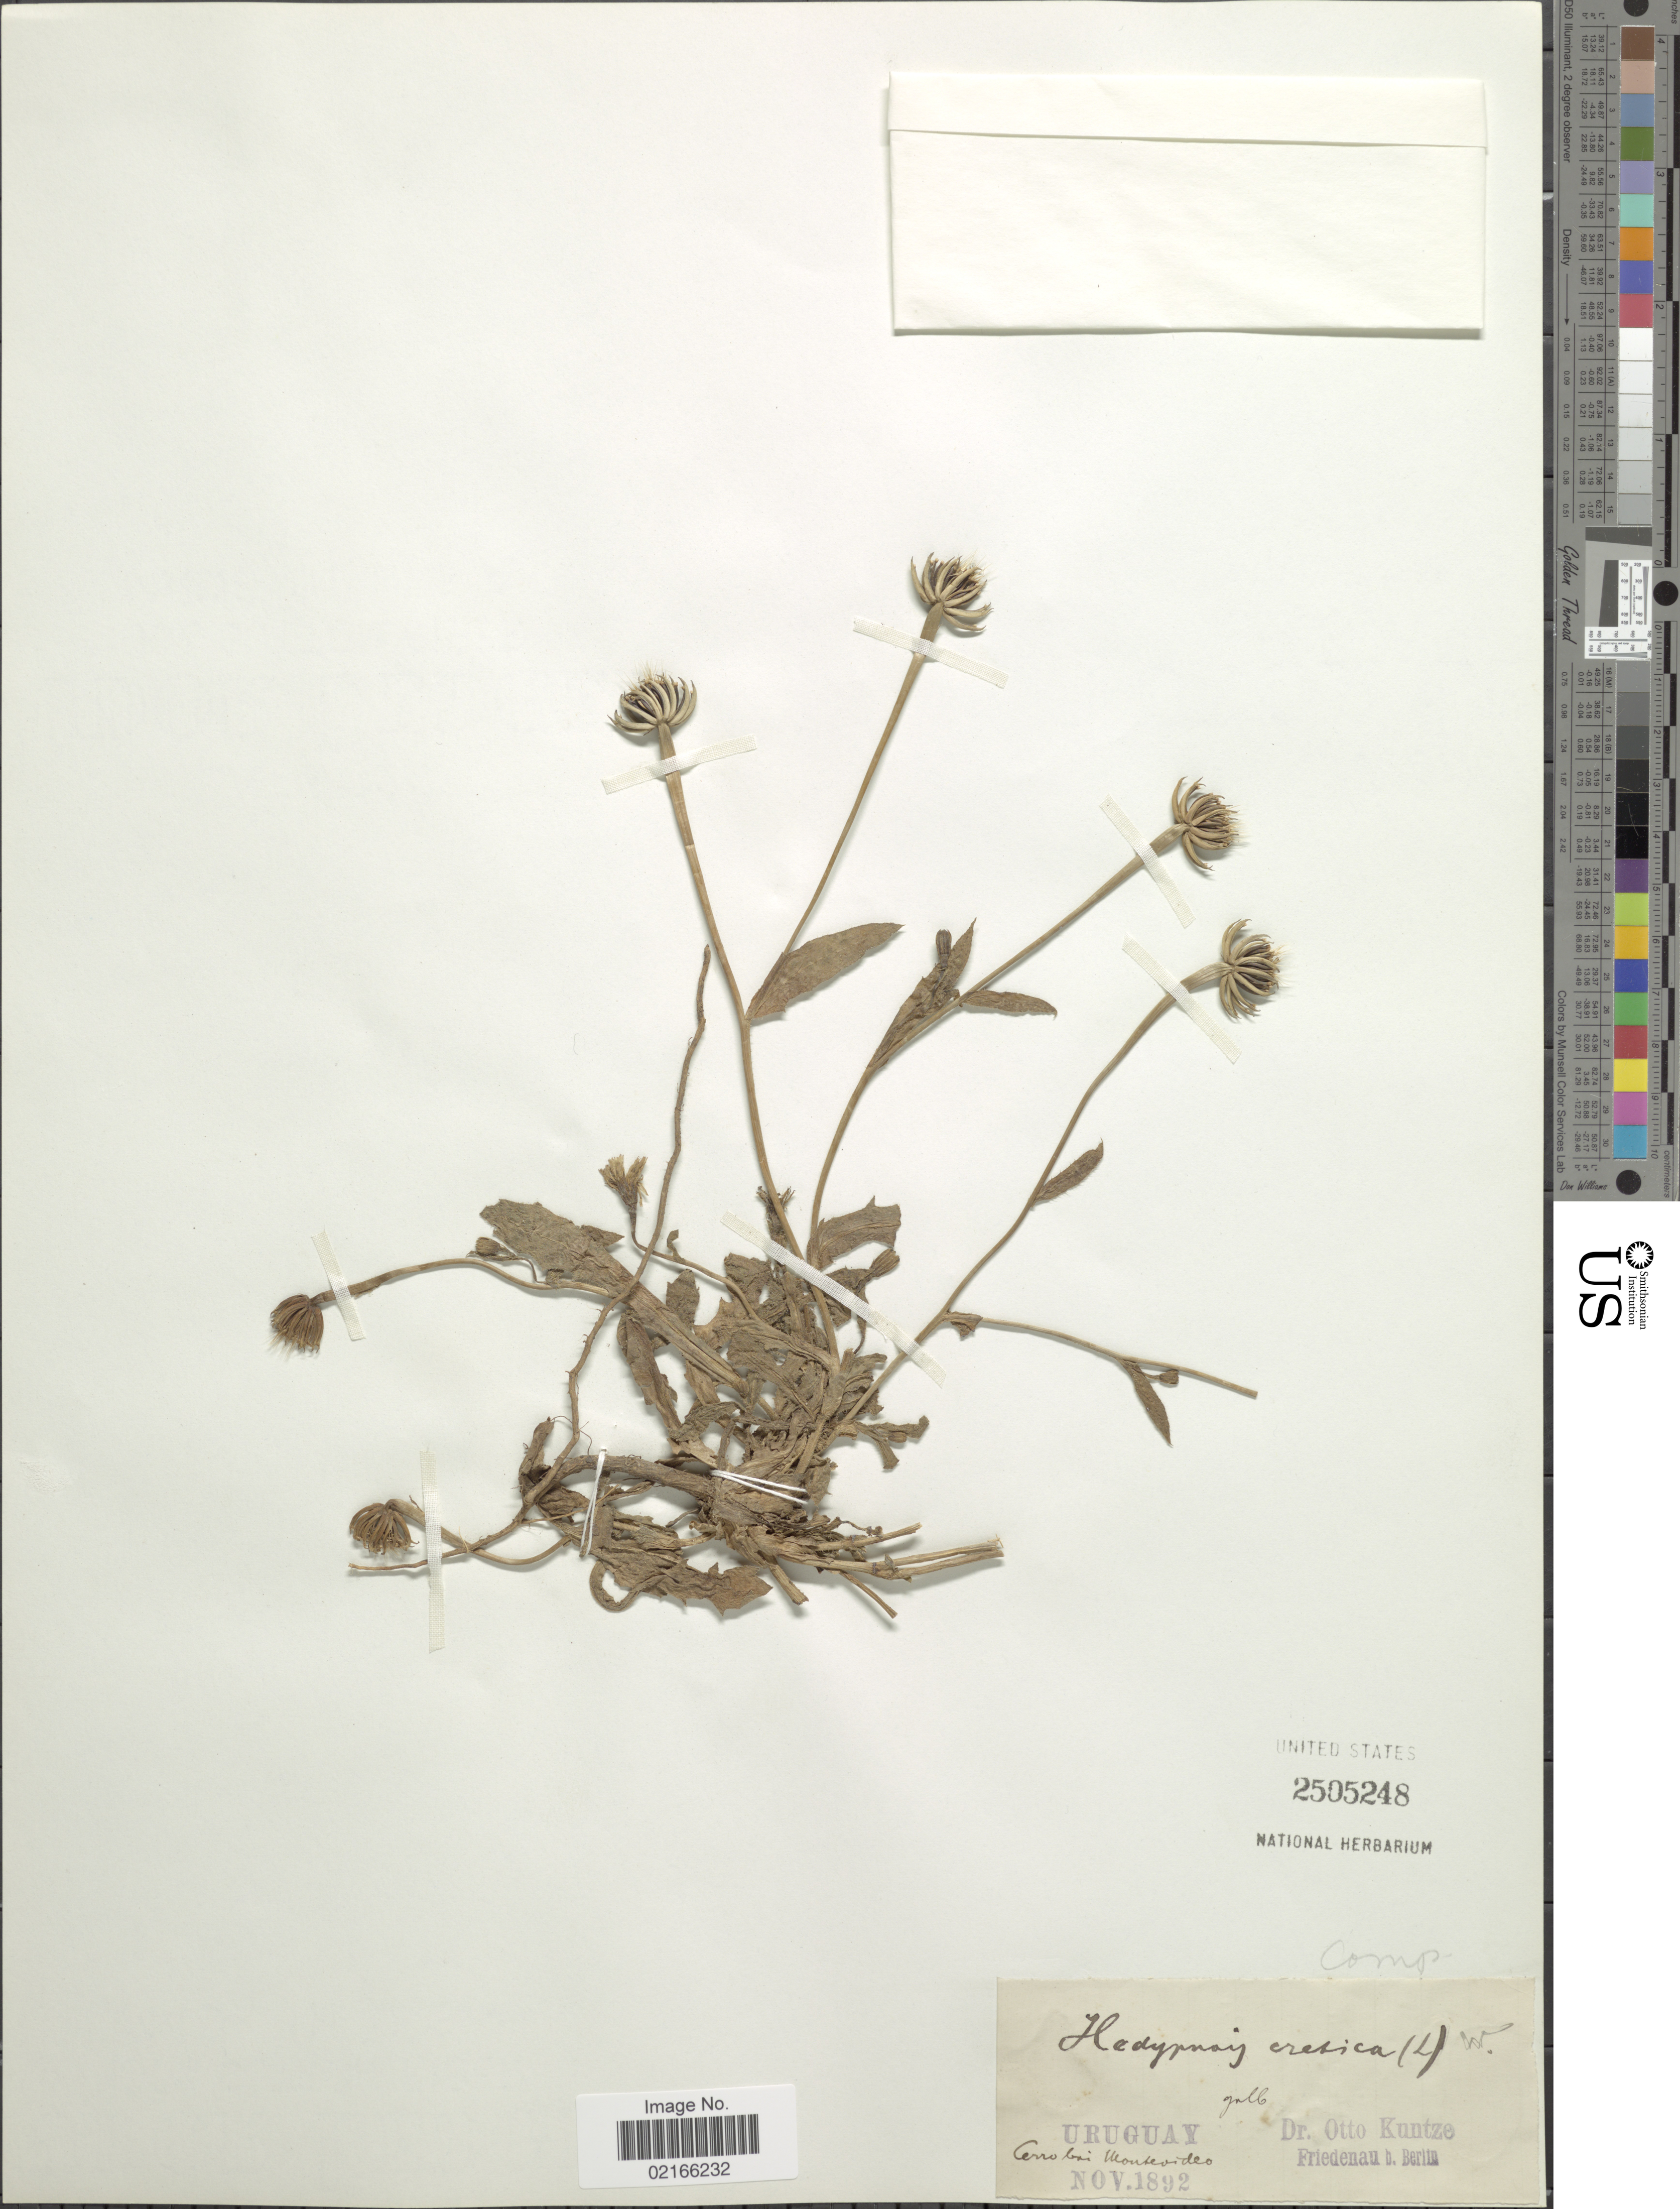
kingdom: Plantae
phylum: Tracheophyta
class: Magnoliopsida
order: Asterales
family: Asteraceae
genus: Hedypnois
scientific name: Hedypnois rhagadioloides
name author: (L.) F.W. Schmidt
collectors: C.E.O. Kuntze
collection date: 1892-11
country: Uruguay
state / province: Montevideo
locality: Cerro bei Montevideo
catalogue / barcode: US 2505248